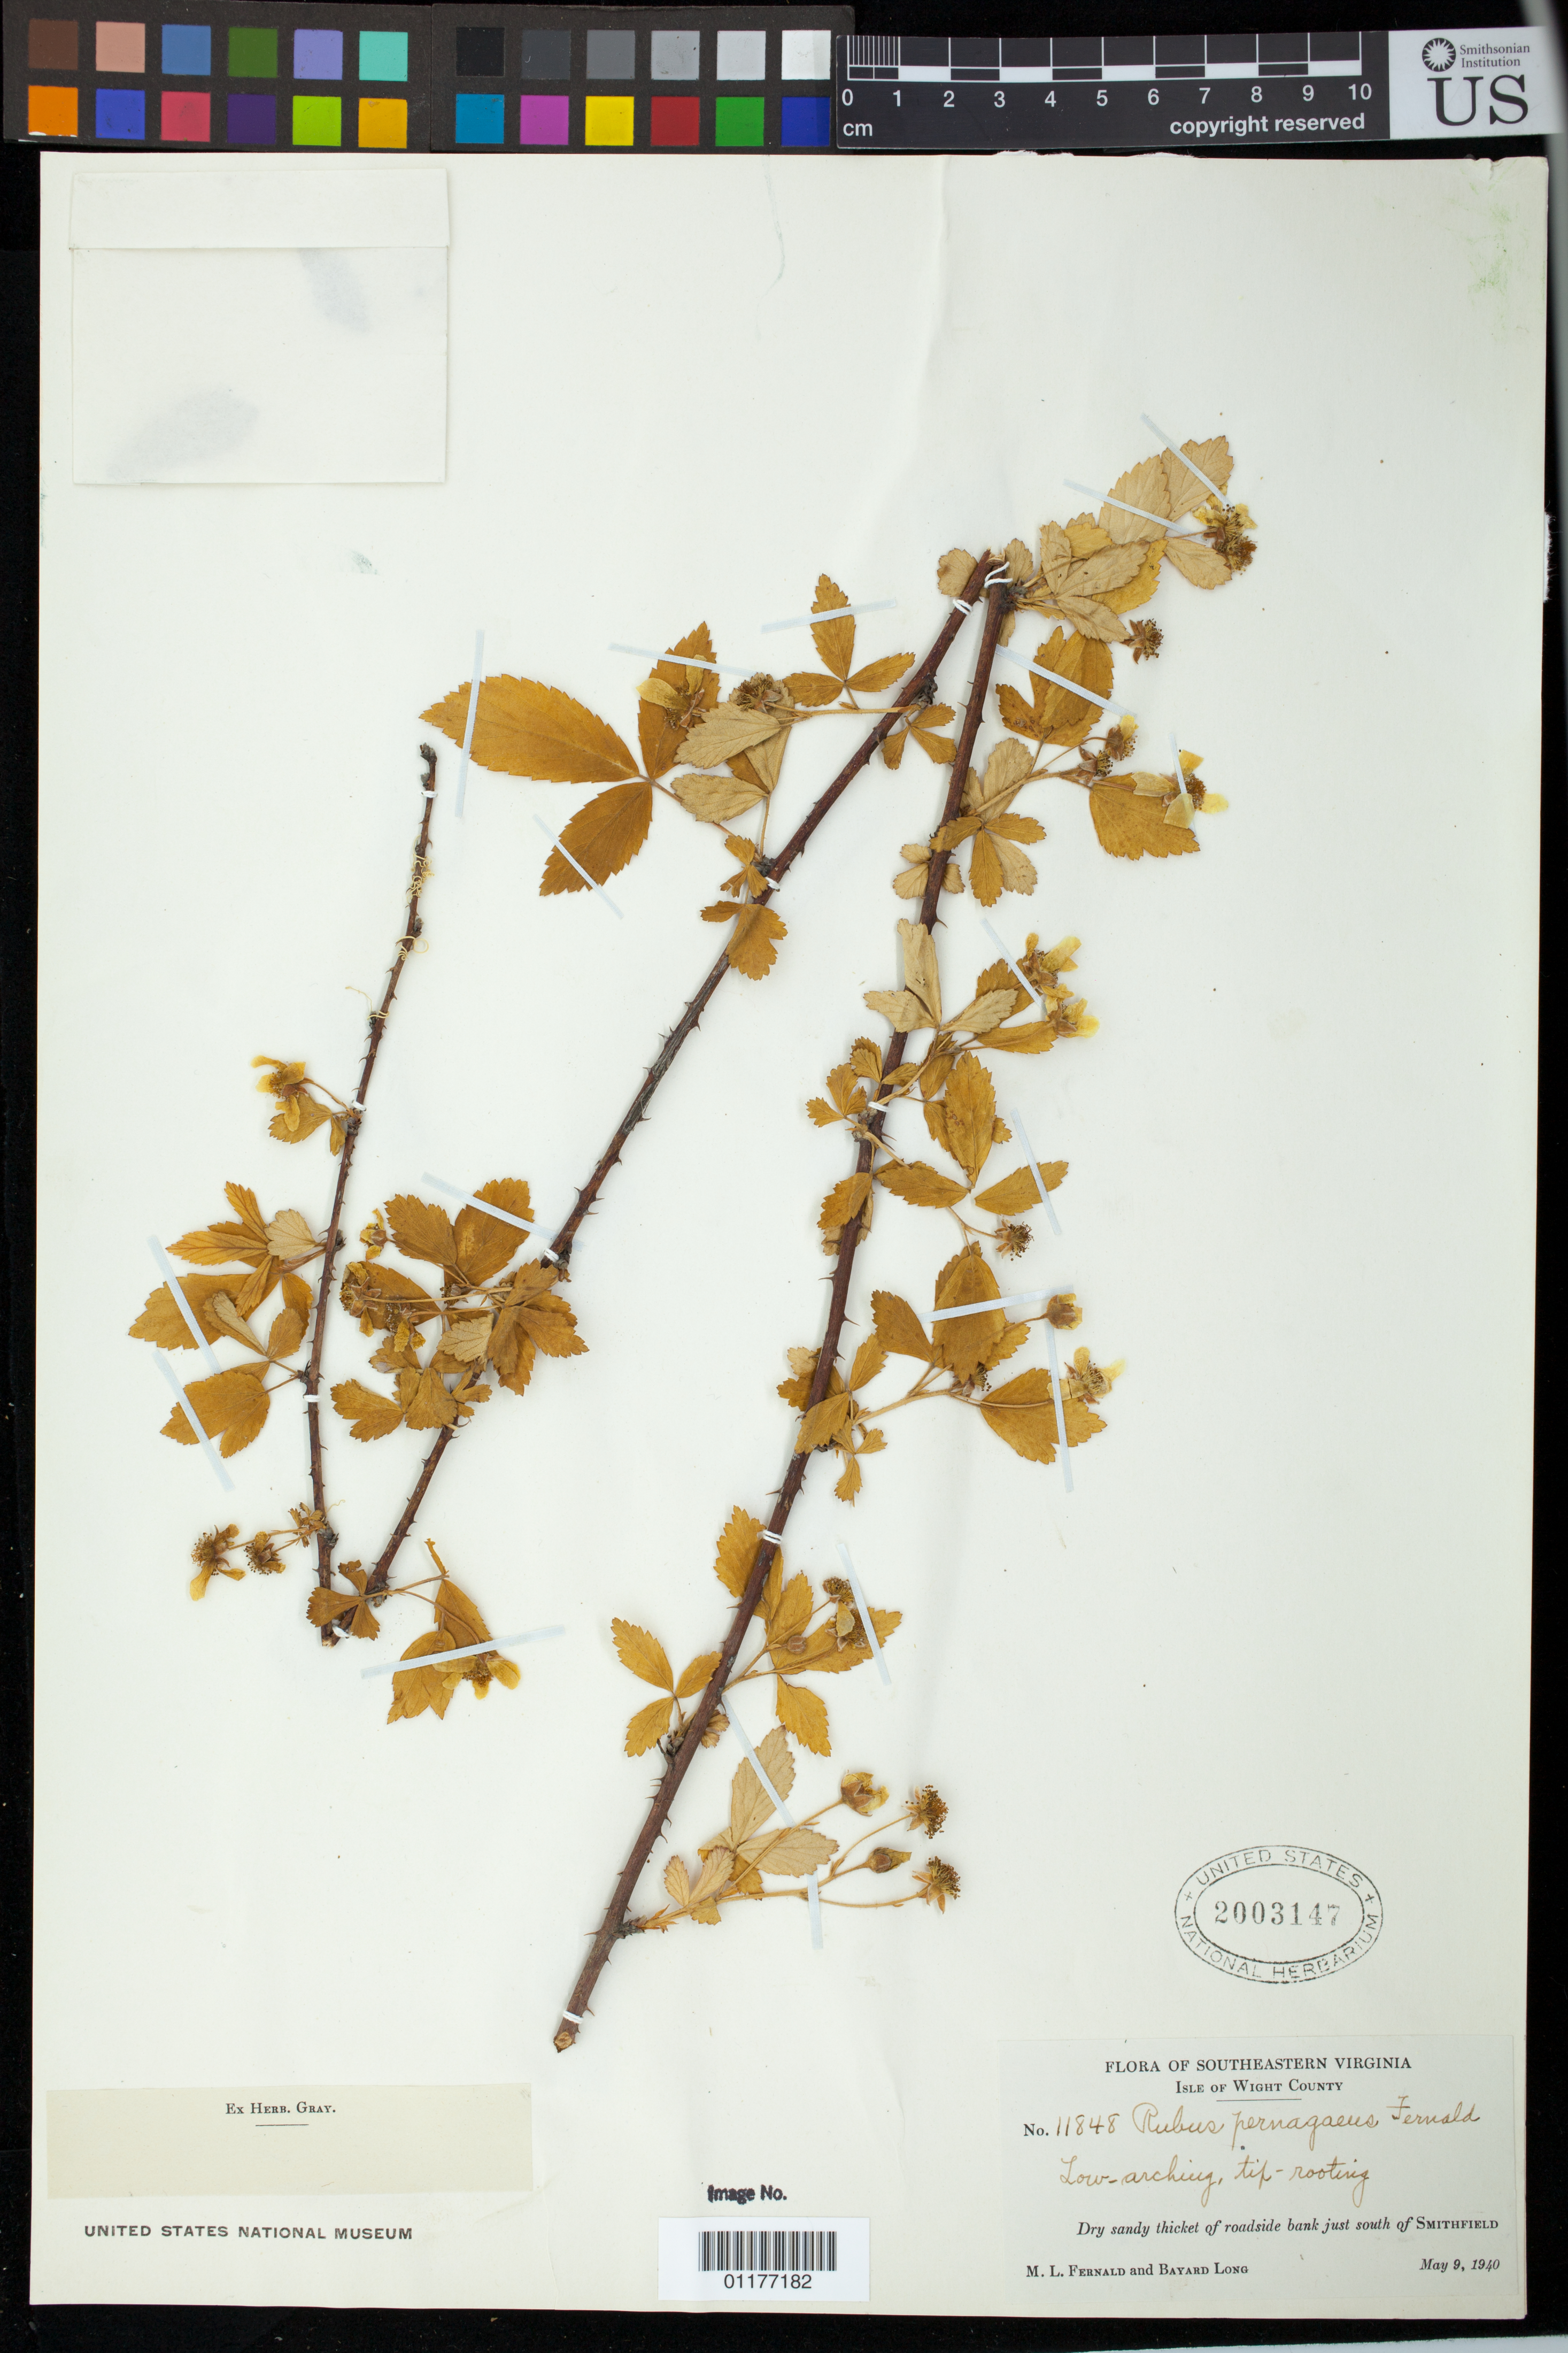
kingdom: Plantae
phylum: Tracheophyta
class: Magnoliopsida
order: Rosales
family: Rosaceae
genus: Rubus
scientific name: Rubus flagellaris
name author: Willd.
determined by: Wagner, W. L., (BOT), Smithsonian Institution - National Museum of Natural History (UNITED STATES)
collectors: M. L. Fernald & B. H. Long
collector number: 11848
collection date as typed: May 9, 1940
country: United States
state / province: Virginia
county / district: Isle of Wight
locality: S of Smithfield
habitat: Dry sandy thickets on roadside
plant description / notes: Possibly Extinct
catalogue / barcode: US 2003147